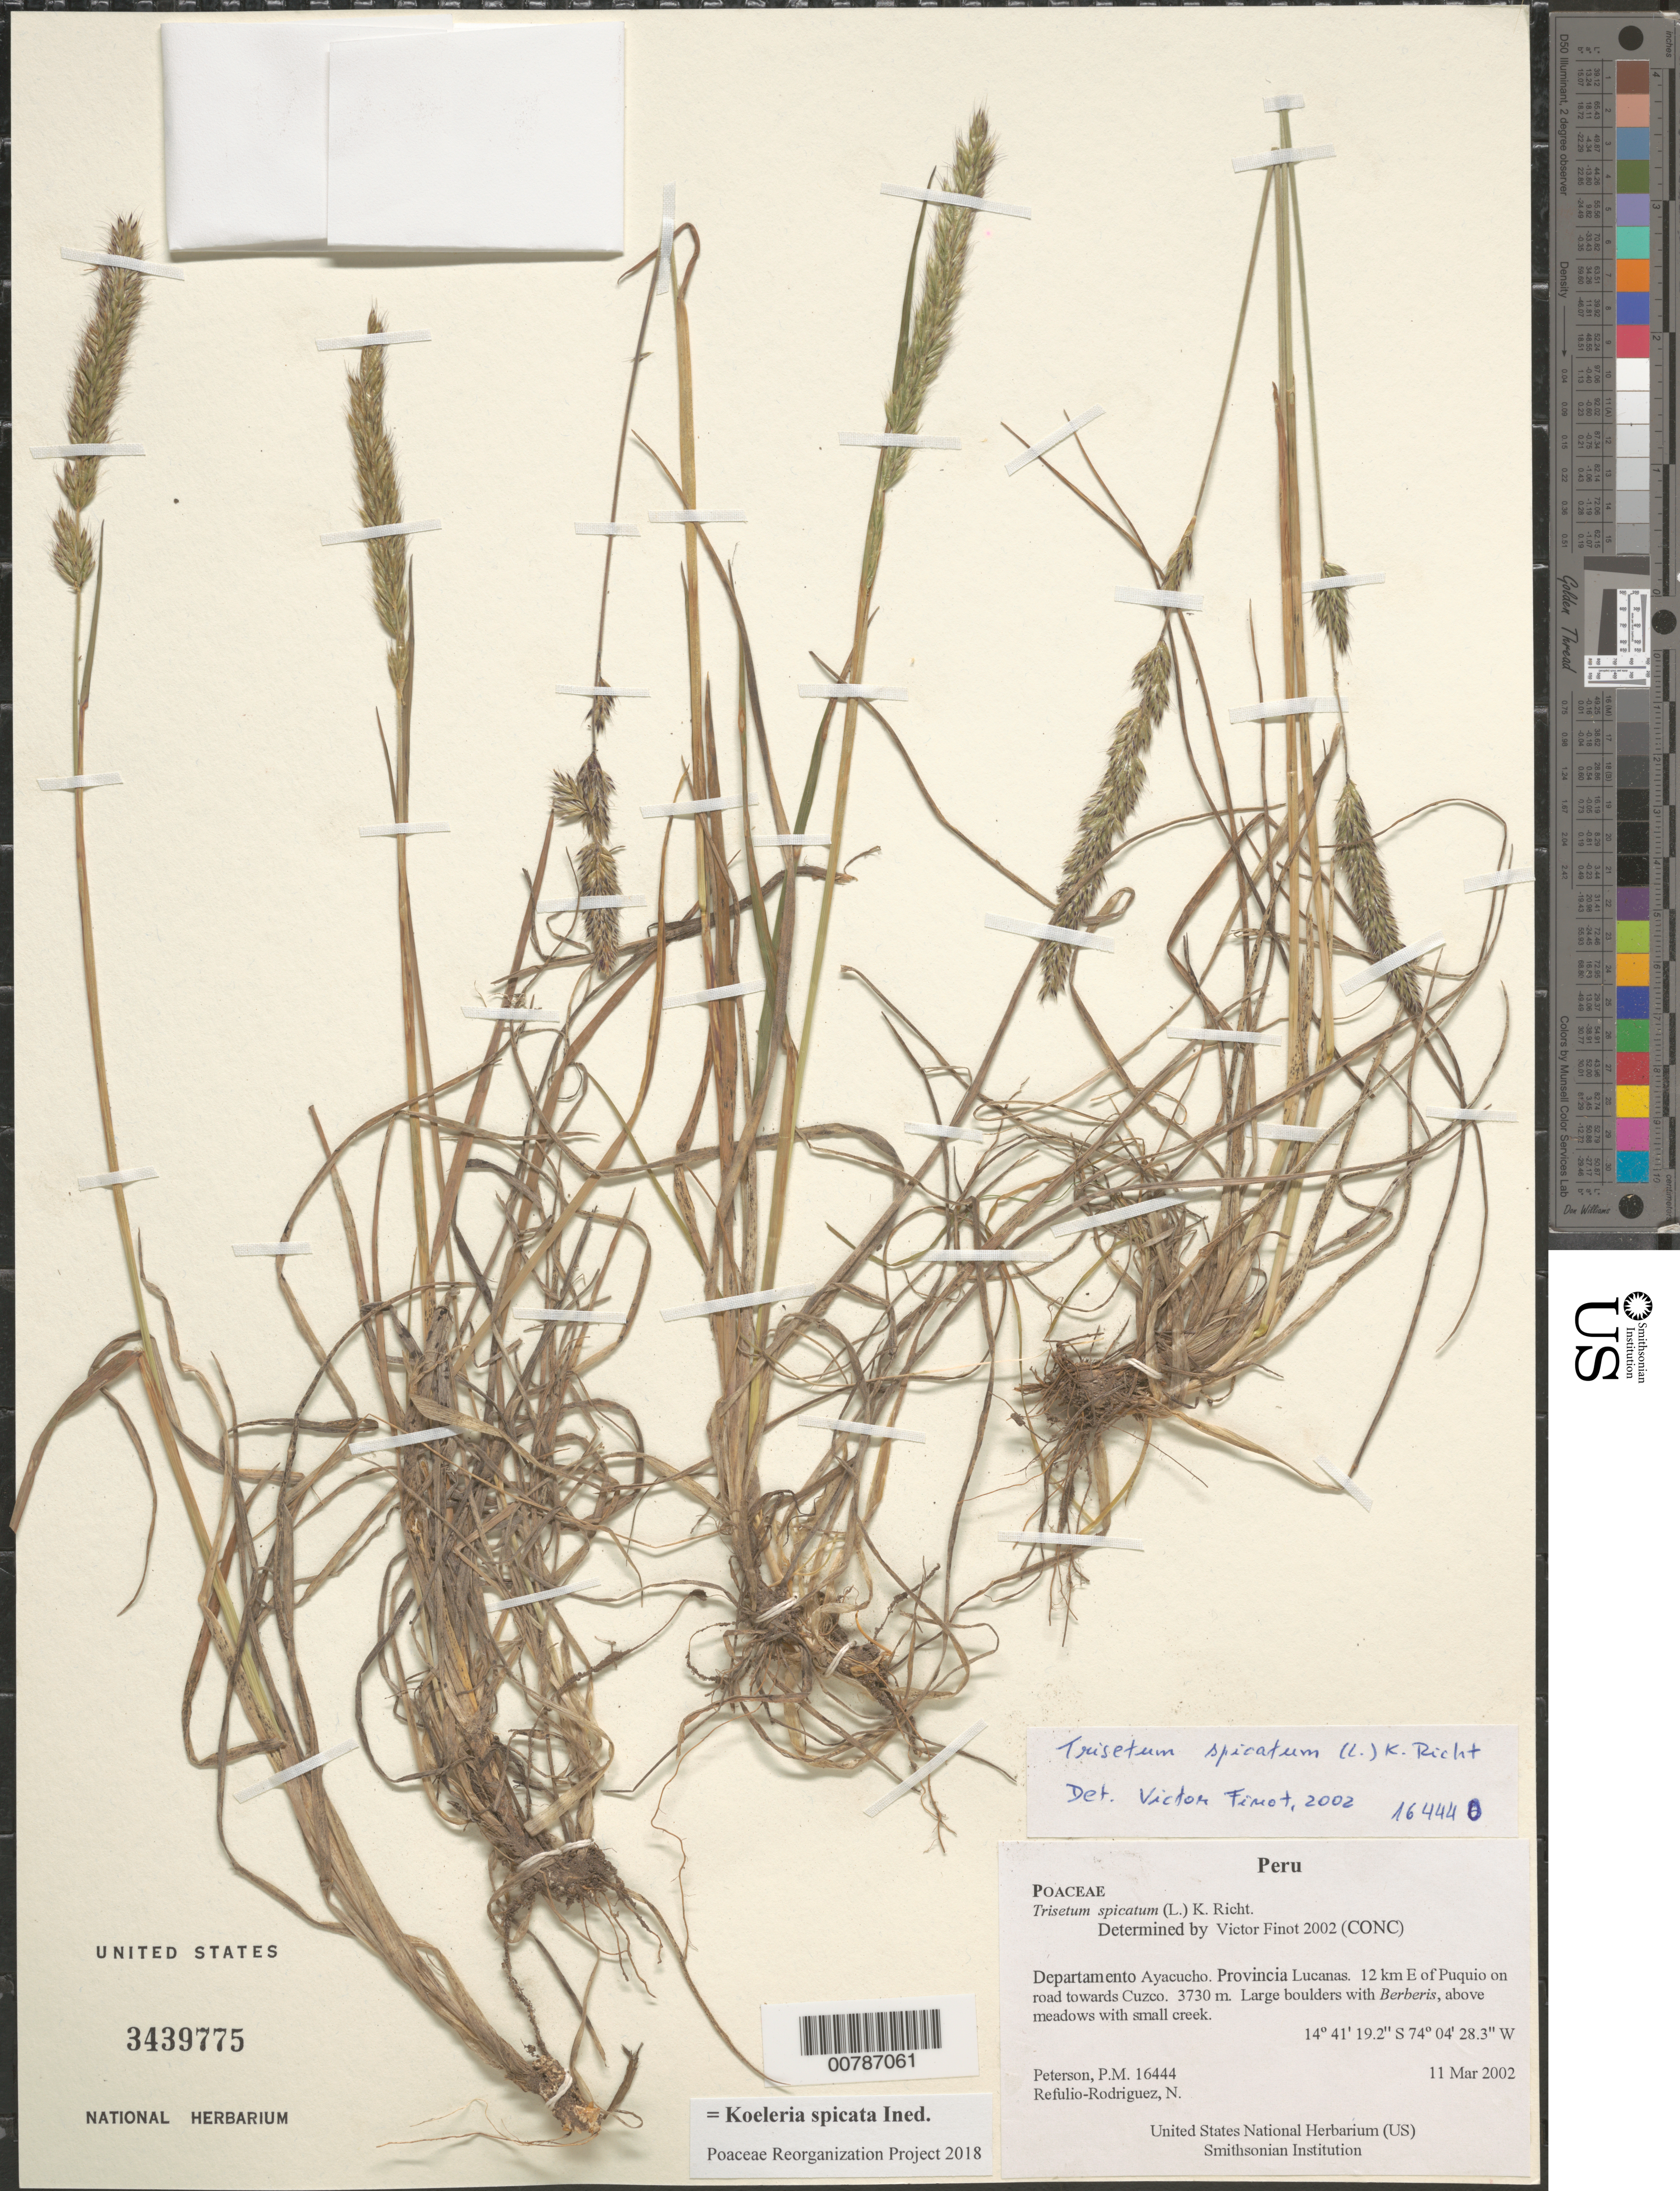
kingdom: Plantae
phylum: Tracheophyta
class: Liliopsida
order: Poales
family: Poaceae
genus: Koeleria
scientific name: Koeleria spicata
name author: (L.) Barberá et al.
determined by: Poaceae Reorganization Project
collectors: P. M. Peterson & N. Refulio-Rodríguez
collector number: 16444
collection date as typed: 11 Mar 2002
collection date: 2002-03-11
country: Peru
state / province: Ayacucho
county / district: Lucanas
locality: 12 km E of Puquio on road towards Cuzco.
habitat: Large boulders with ~Berberis~, above meadows with small creek.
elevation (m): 3730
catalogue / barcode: US 3439775